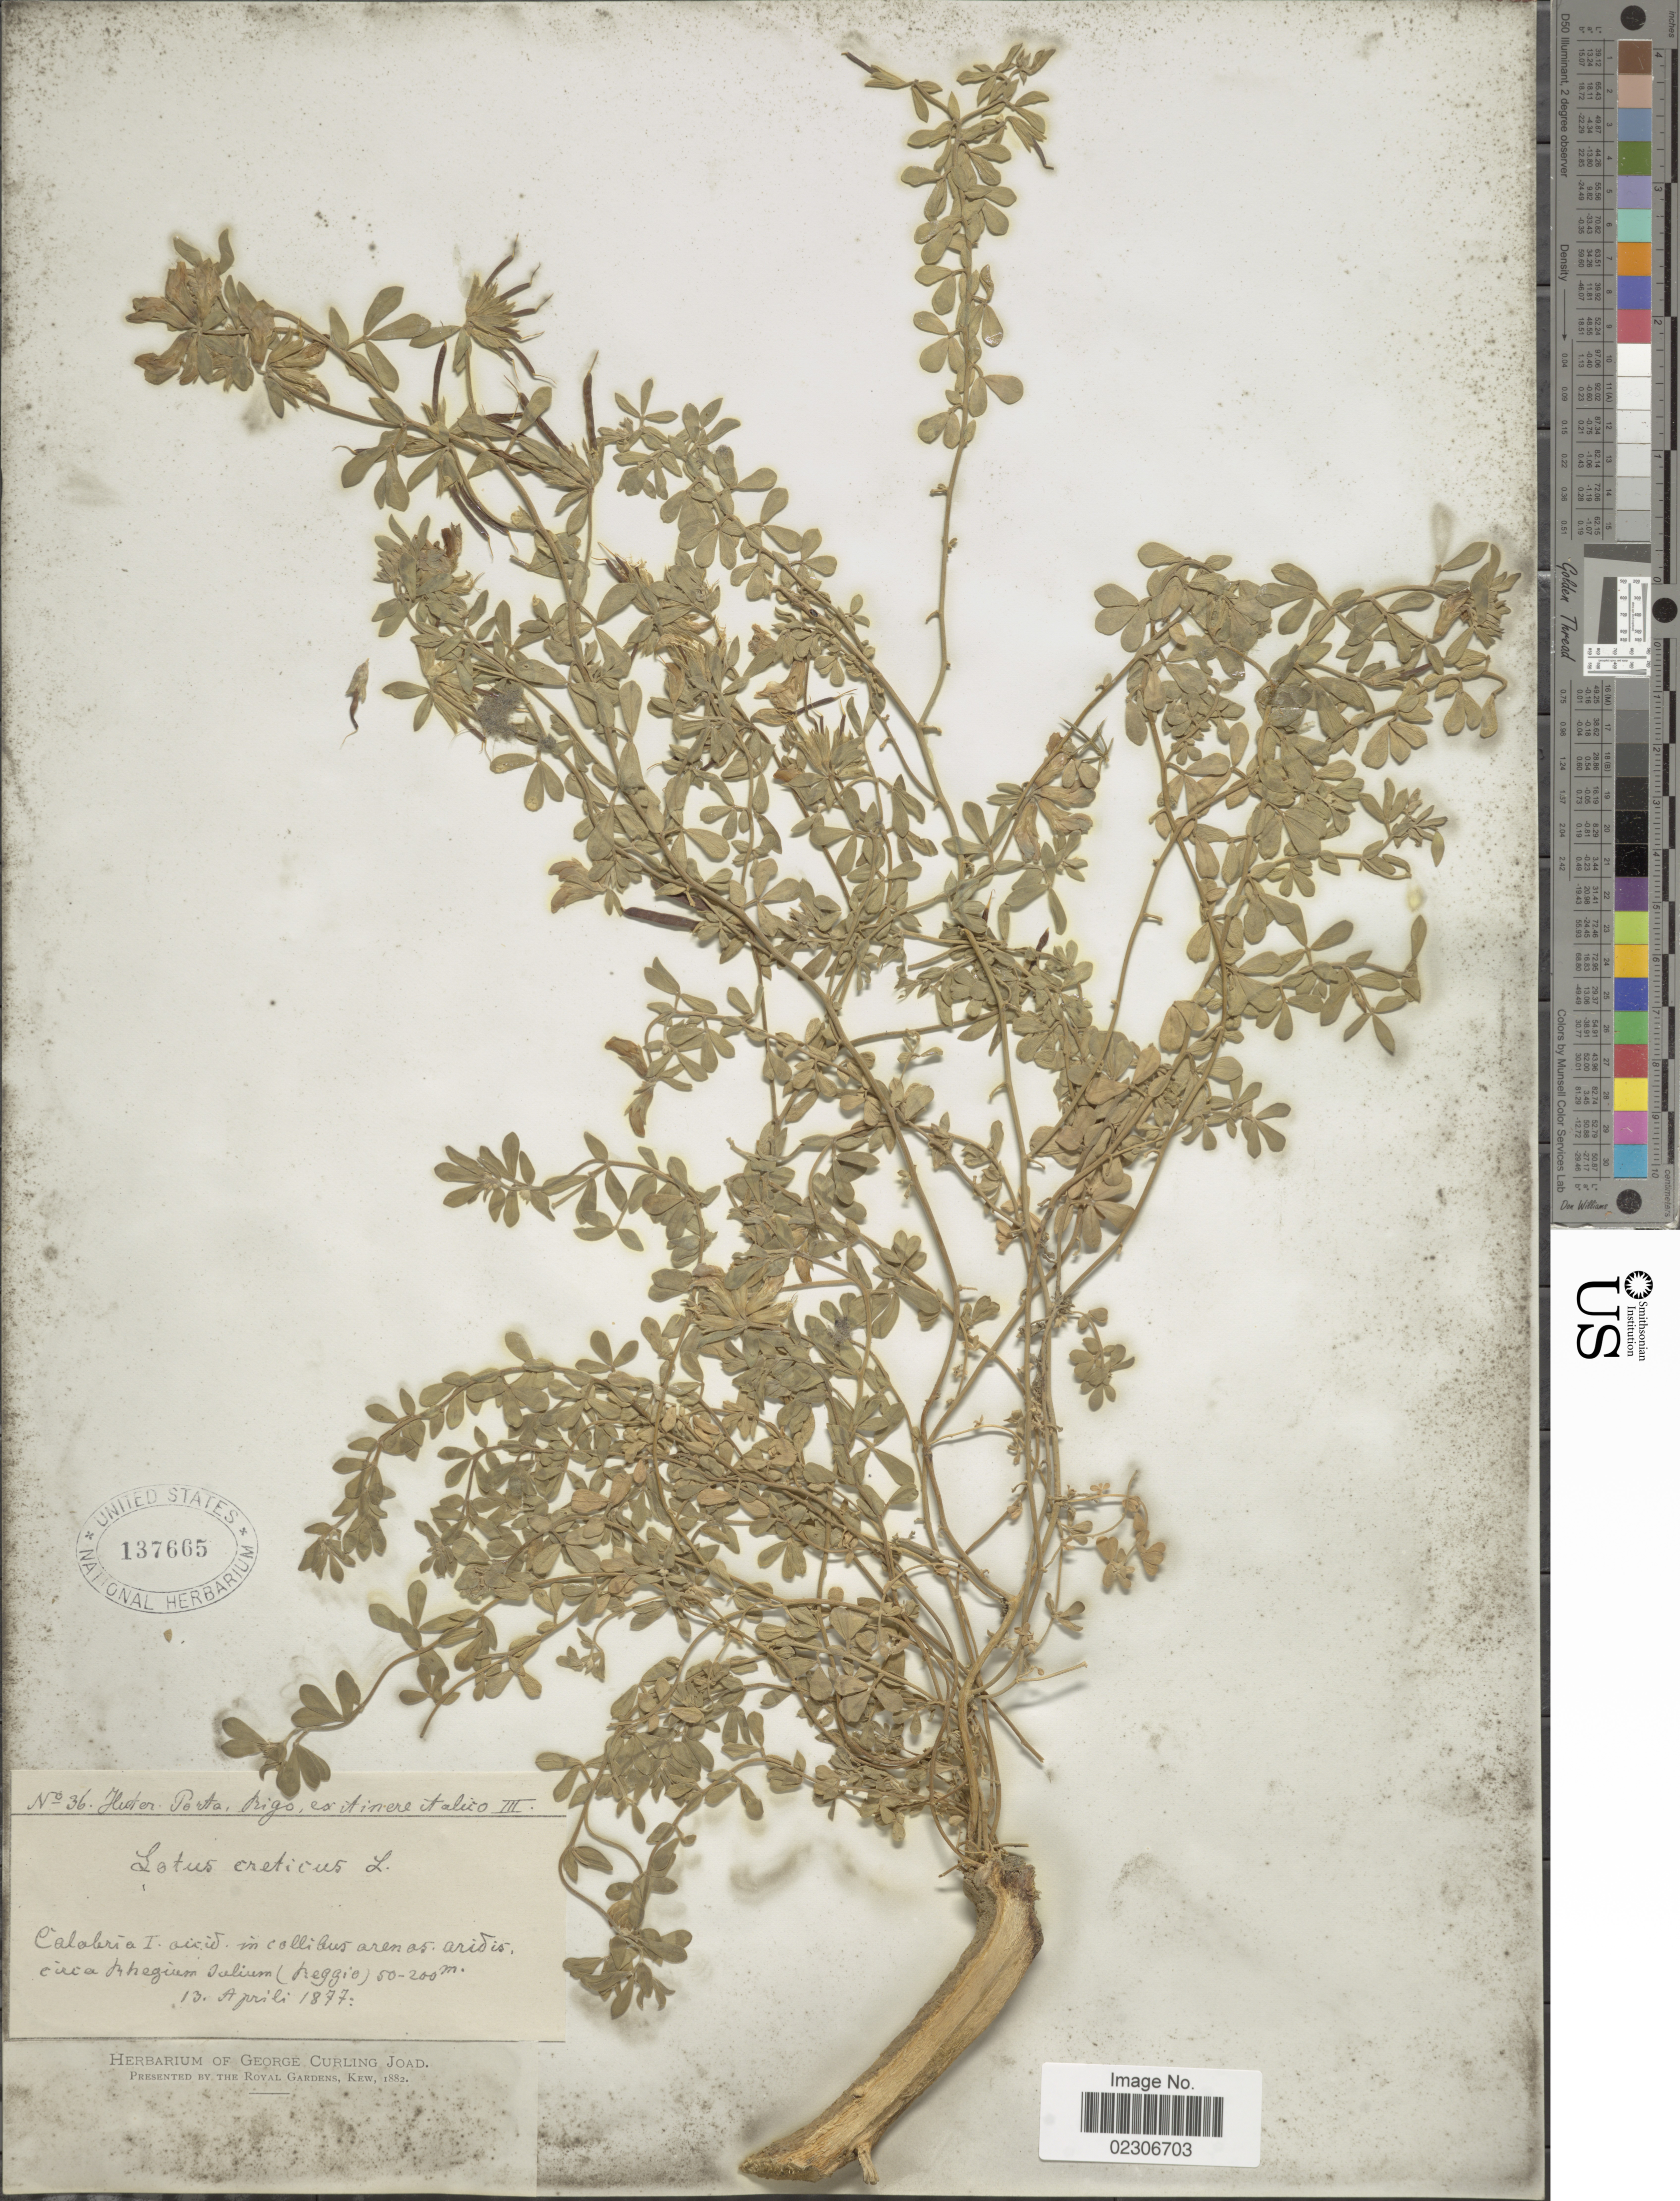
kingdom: Plantae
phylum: Tracheophyta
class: Magnoliopsida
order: Fabales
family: Fabaceae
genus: Lotus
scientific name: Lotus creticus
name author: L.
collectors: -. Huter, -- Porta & -- Rigo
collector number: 36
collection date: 1877-04-13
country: Italy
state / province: Calabria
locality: Calabria I occid. in collibus arenas aridis circa Rhegium Julium [interpreted] (Reggio)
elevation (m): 50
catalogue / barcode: US 137665